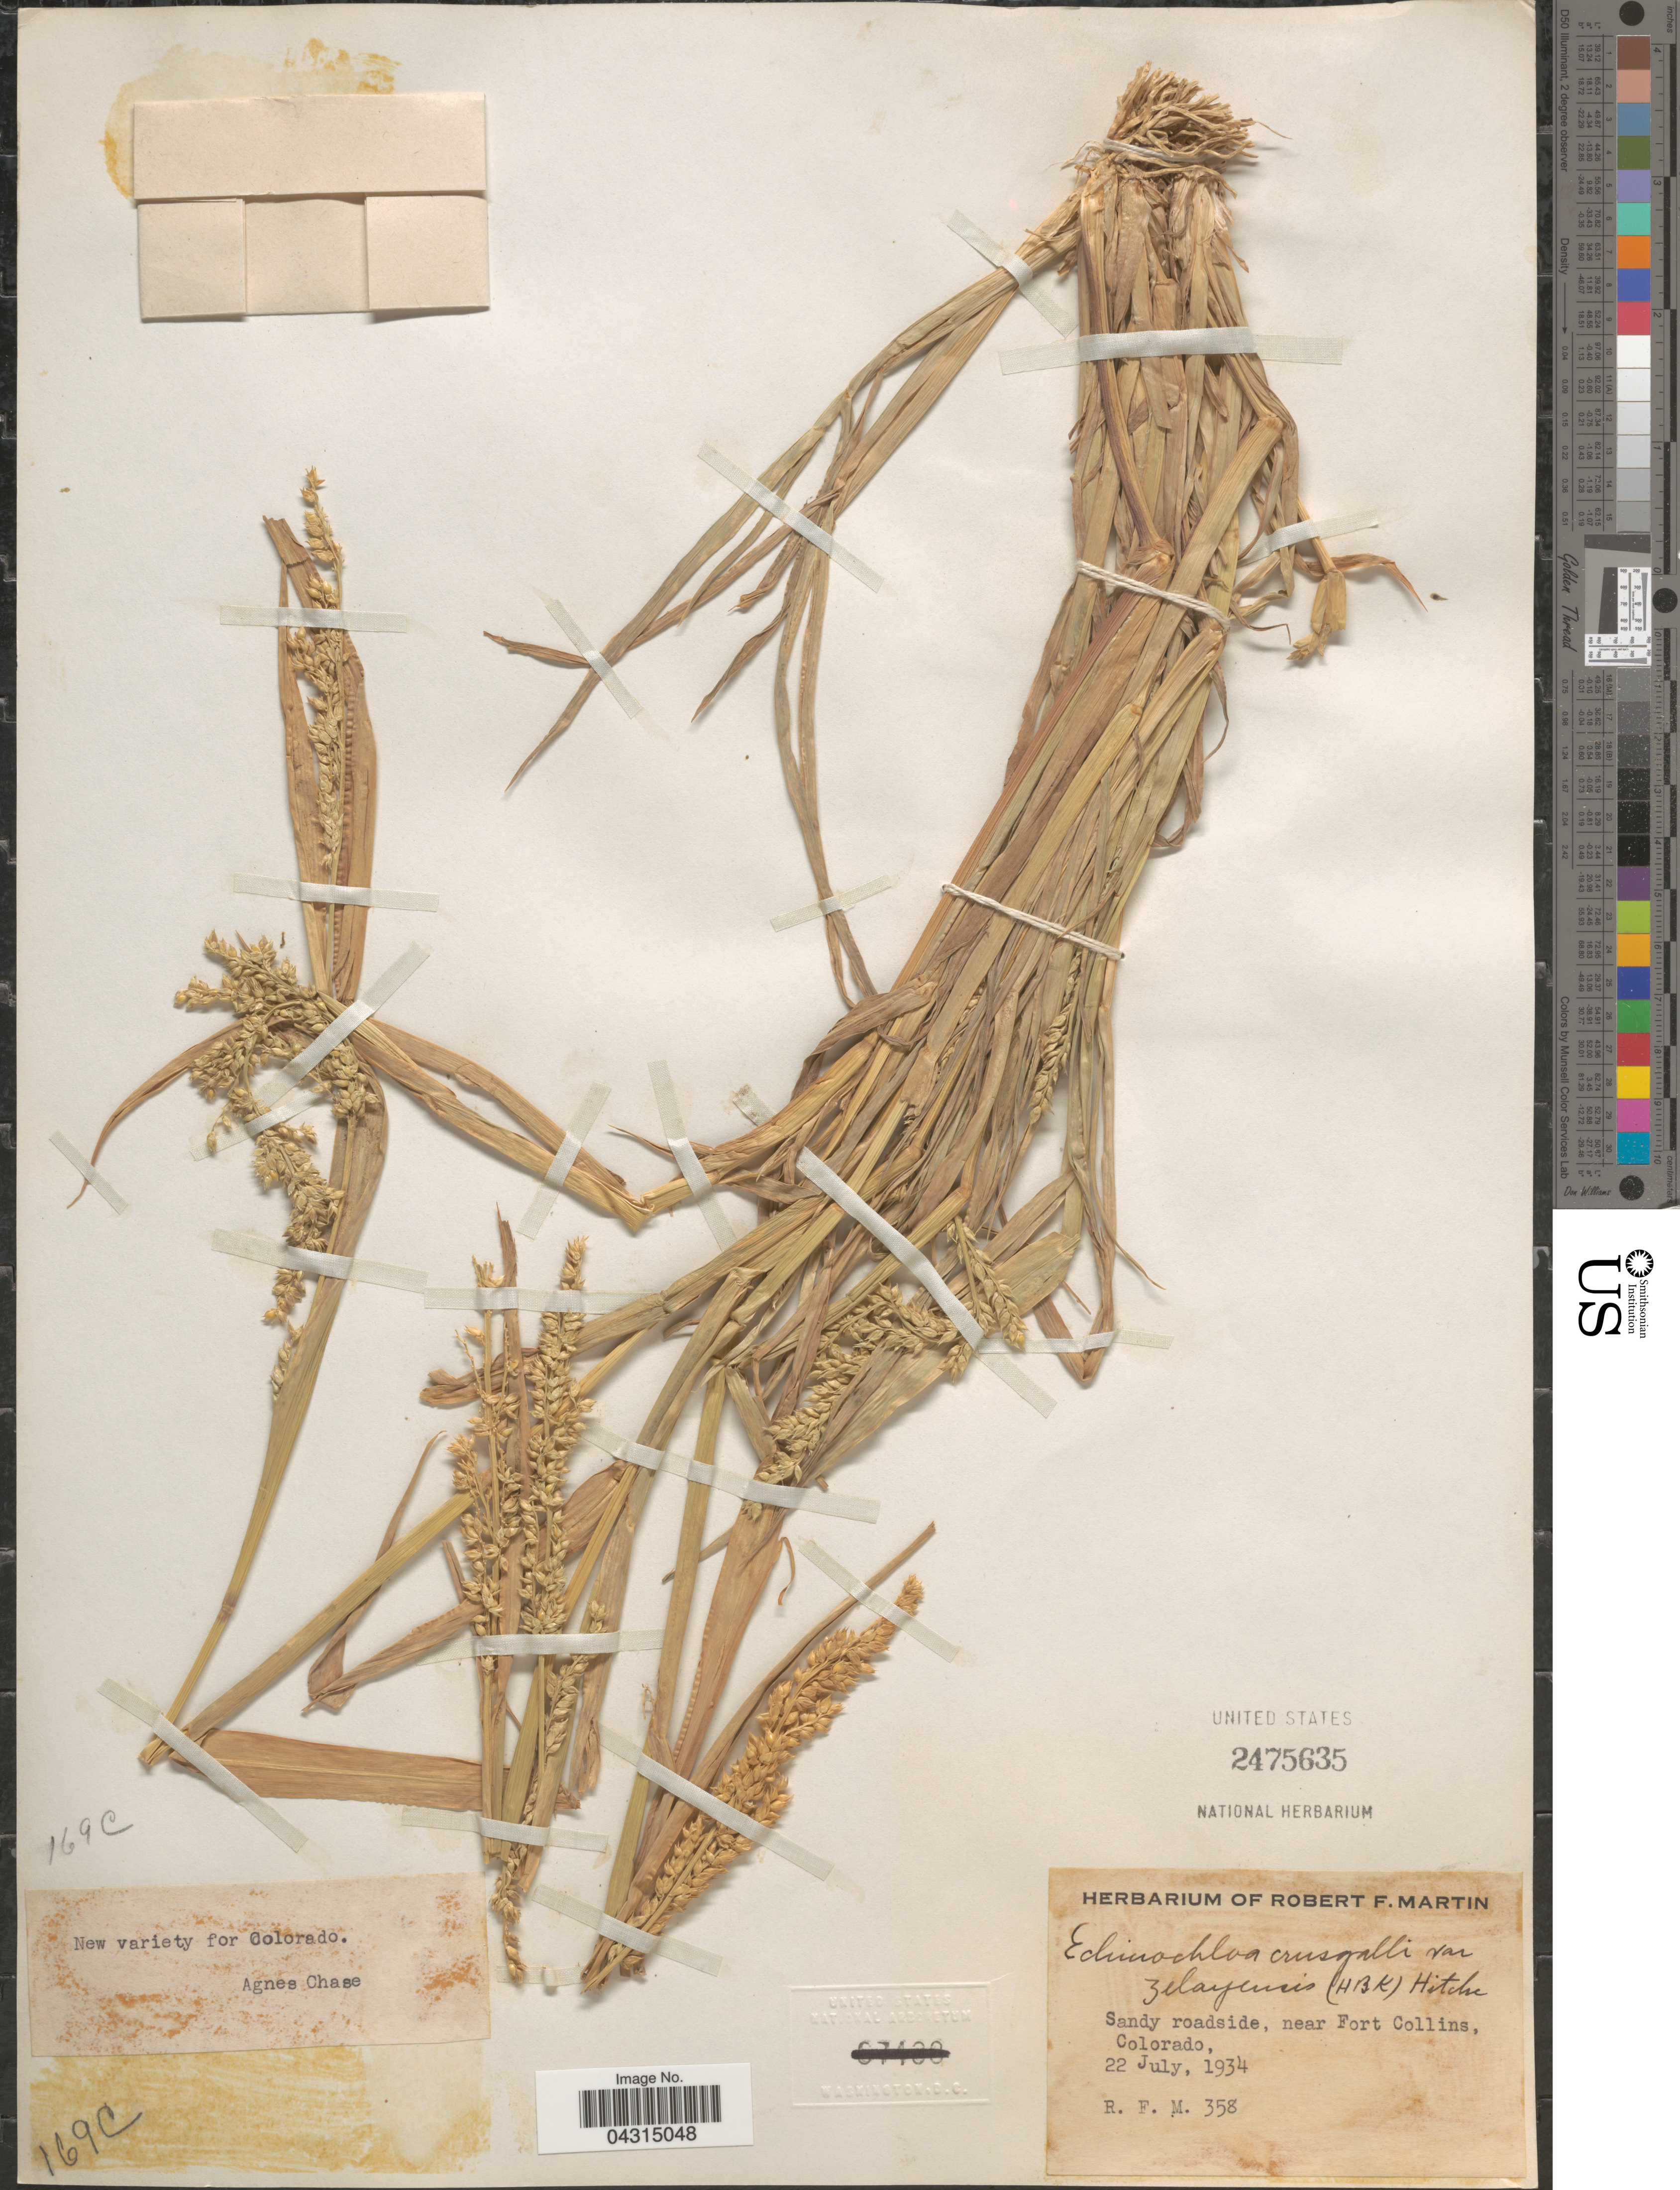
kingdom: Plantae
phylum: Tracheophyta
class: Liliopsida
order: Poales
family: Poaceae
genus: Echinochloa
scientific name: Echinochloa crus-galli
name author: (L.) P. Beauv.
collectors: R. F. Martin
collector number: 358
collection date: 1934-07-22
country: United States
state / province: Colorado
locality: Sandy roadside, near Fort Collins.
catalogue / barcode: US 2475635